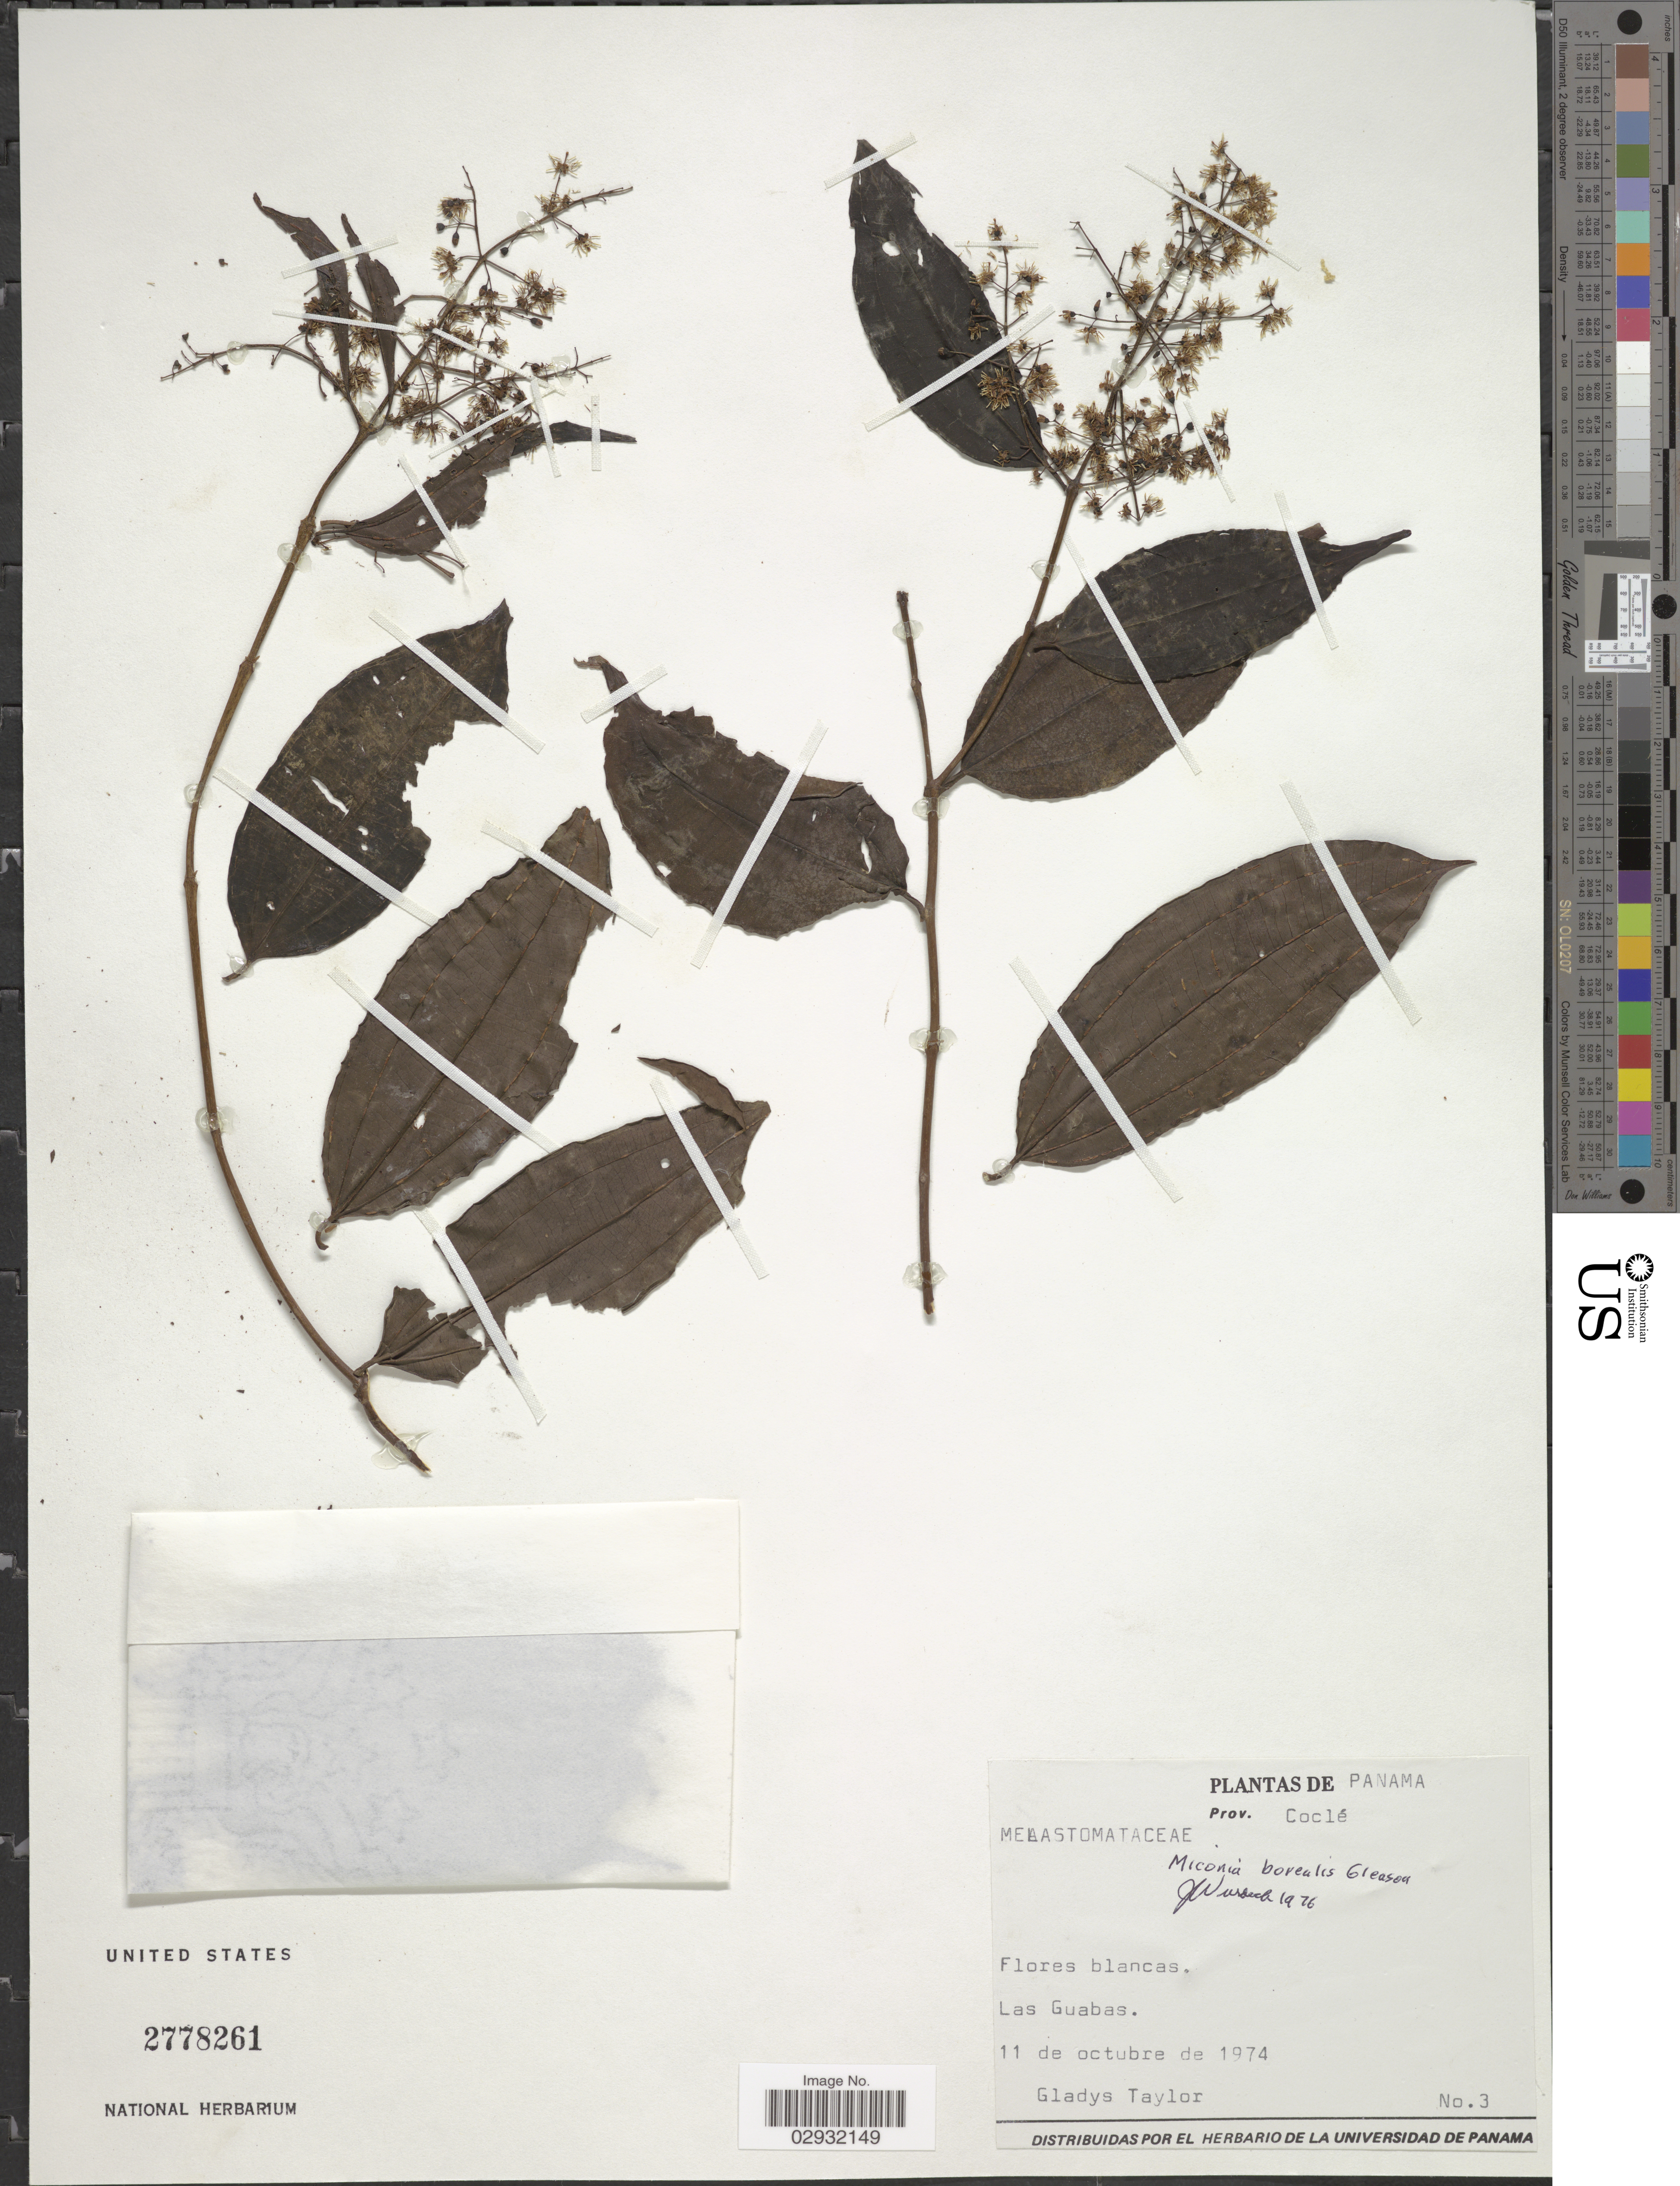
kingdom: Plantae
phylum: Tracheophyta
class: Magnoliopsida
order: Myrtales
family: Melastomataceae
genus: Miconia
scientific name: Miconia borealis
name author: Gleason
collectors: G. Taylor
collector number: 3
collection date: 1974-10-11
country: Panama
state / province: Coclé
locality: Las Guabas.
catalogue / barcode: US 2778261